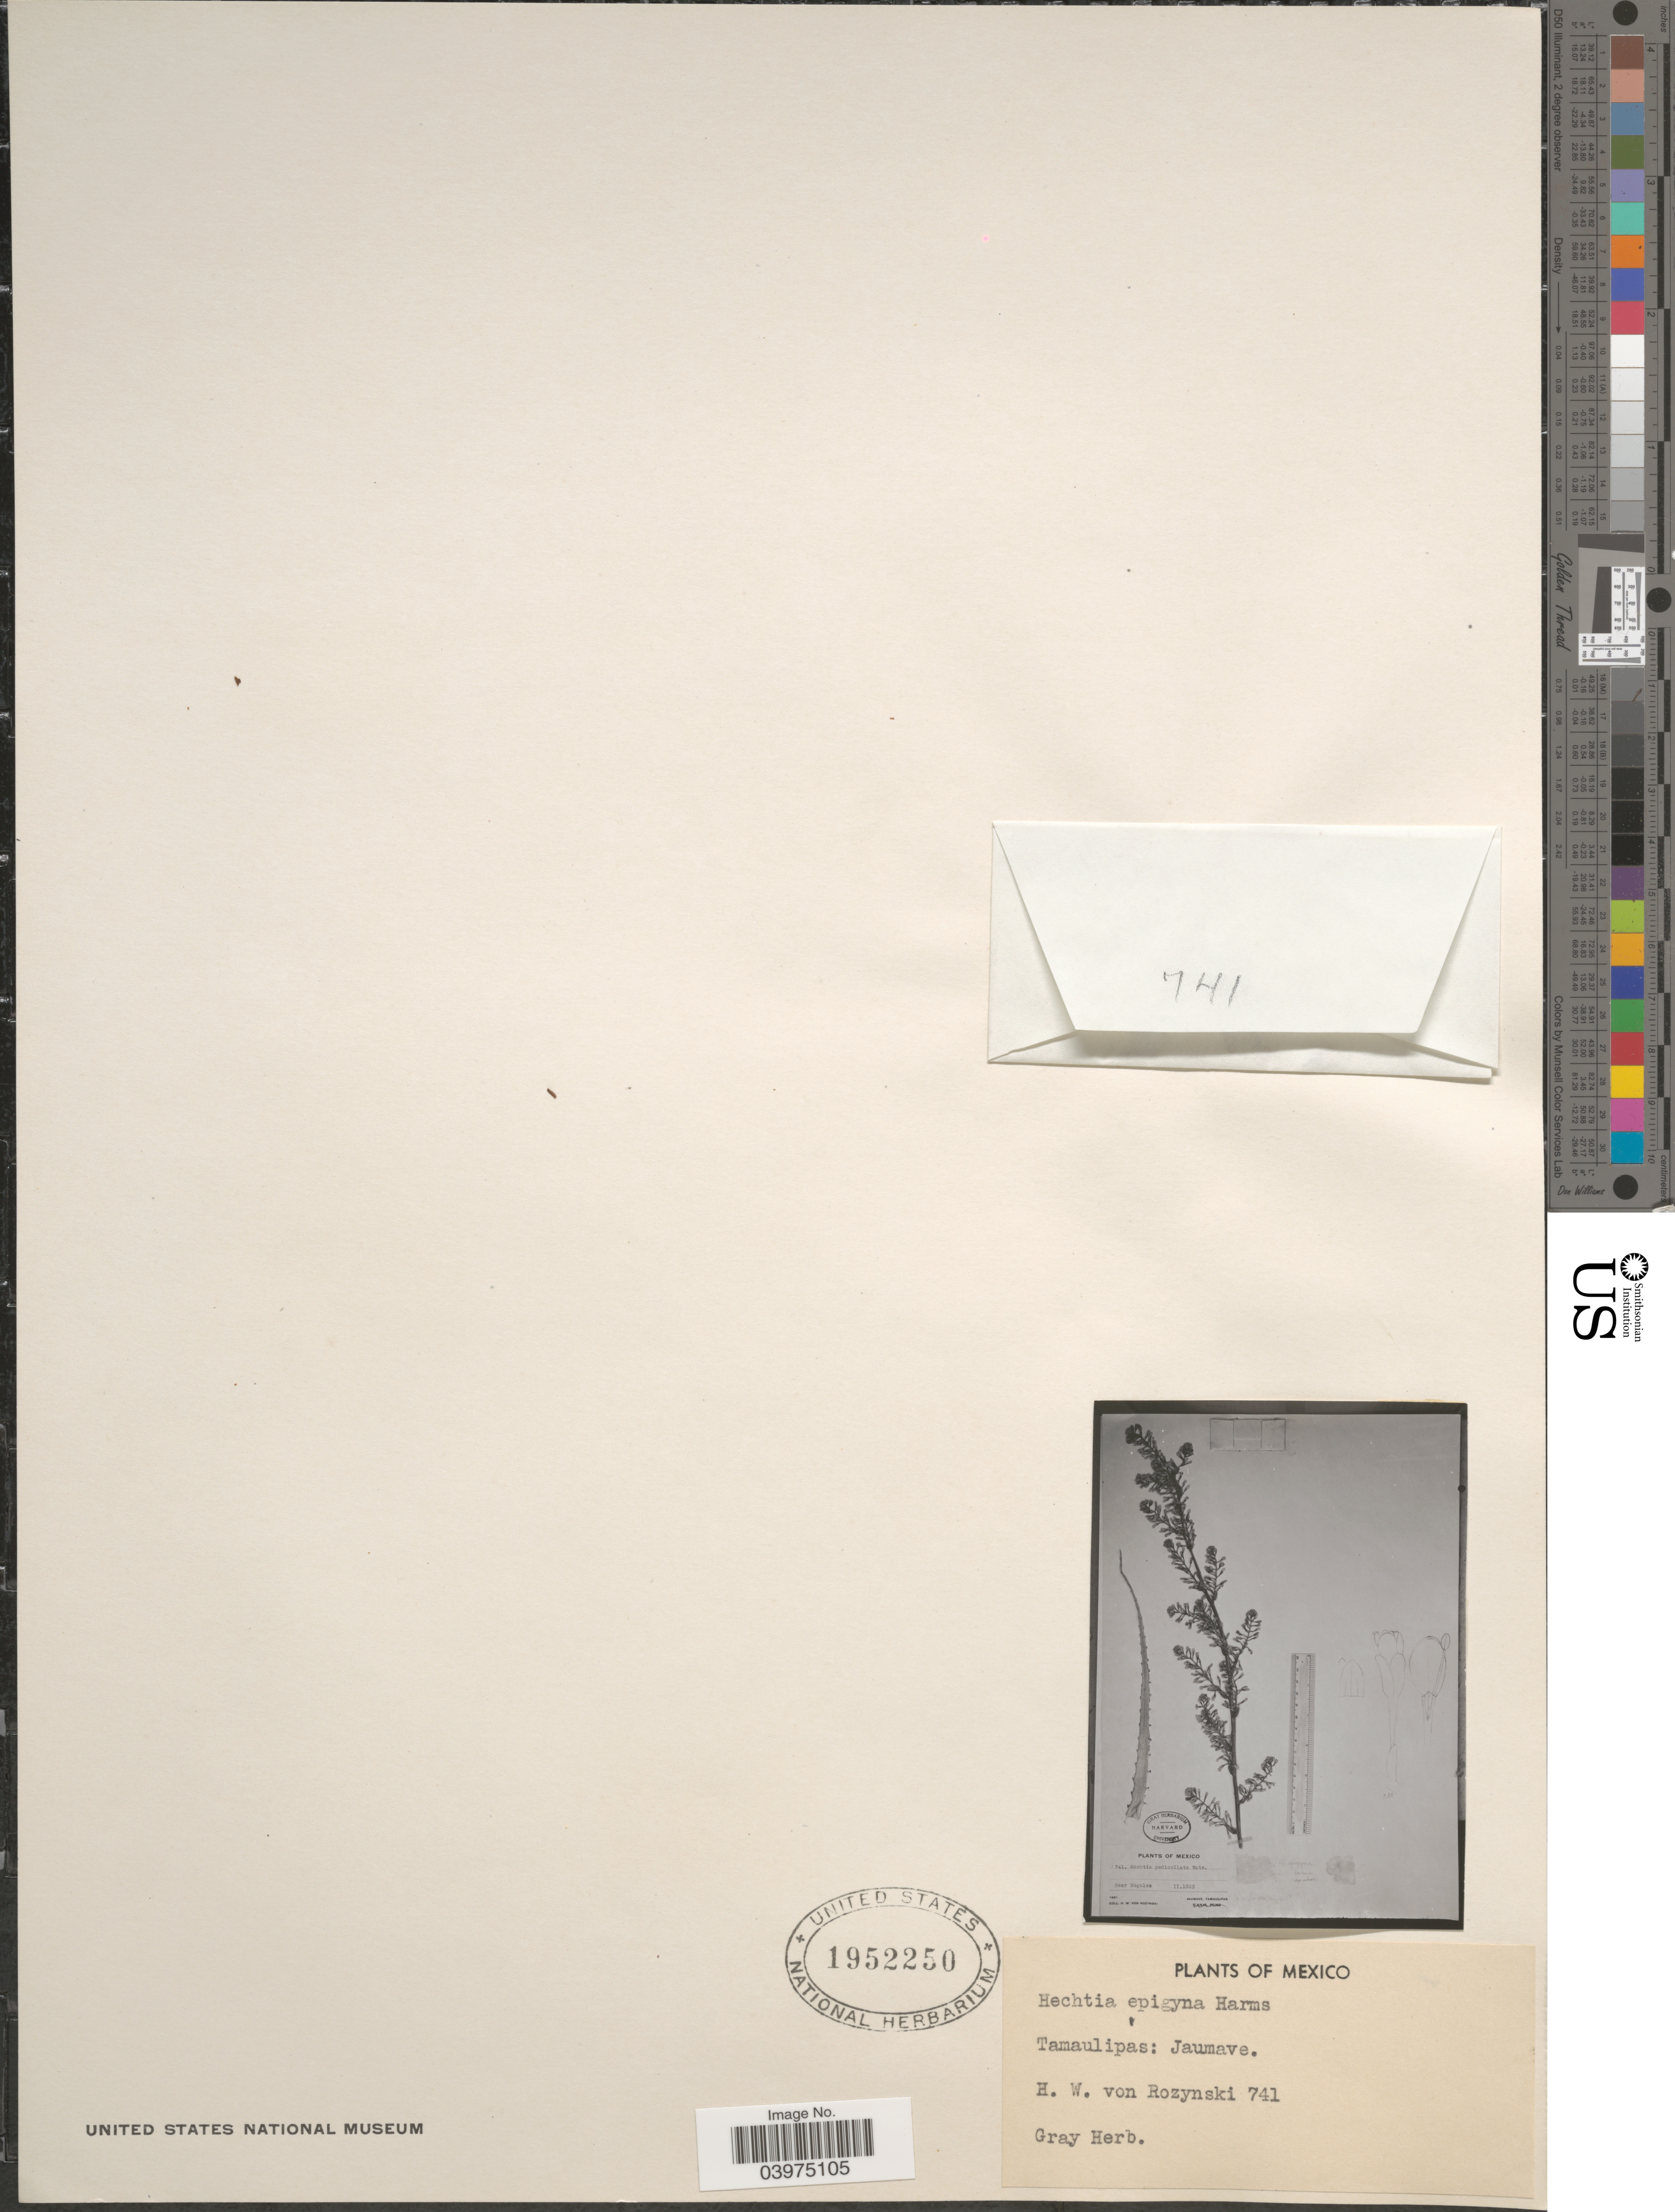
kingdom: Plantae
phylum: Tracheophyta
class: Liliopsida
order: Poales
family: Bromeliaceae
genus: Hechtia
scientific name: Hechtia epigyna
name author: Harms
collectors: Rozynski, H. W. von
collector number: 741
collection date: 1933-02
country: Mexico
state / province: Tamaulipas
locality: Near Mogales. Jaumave.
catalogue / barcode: US 1952250